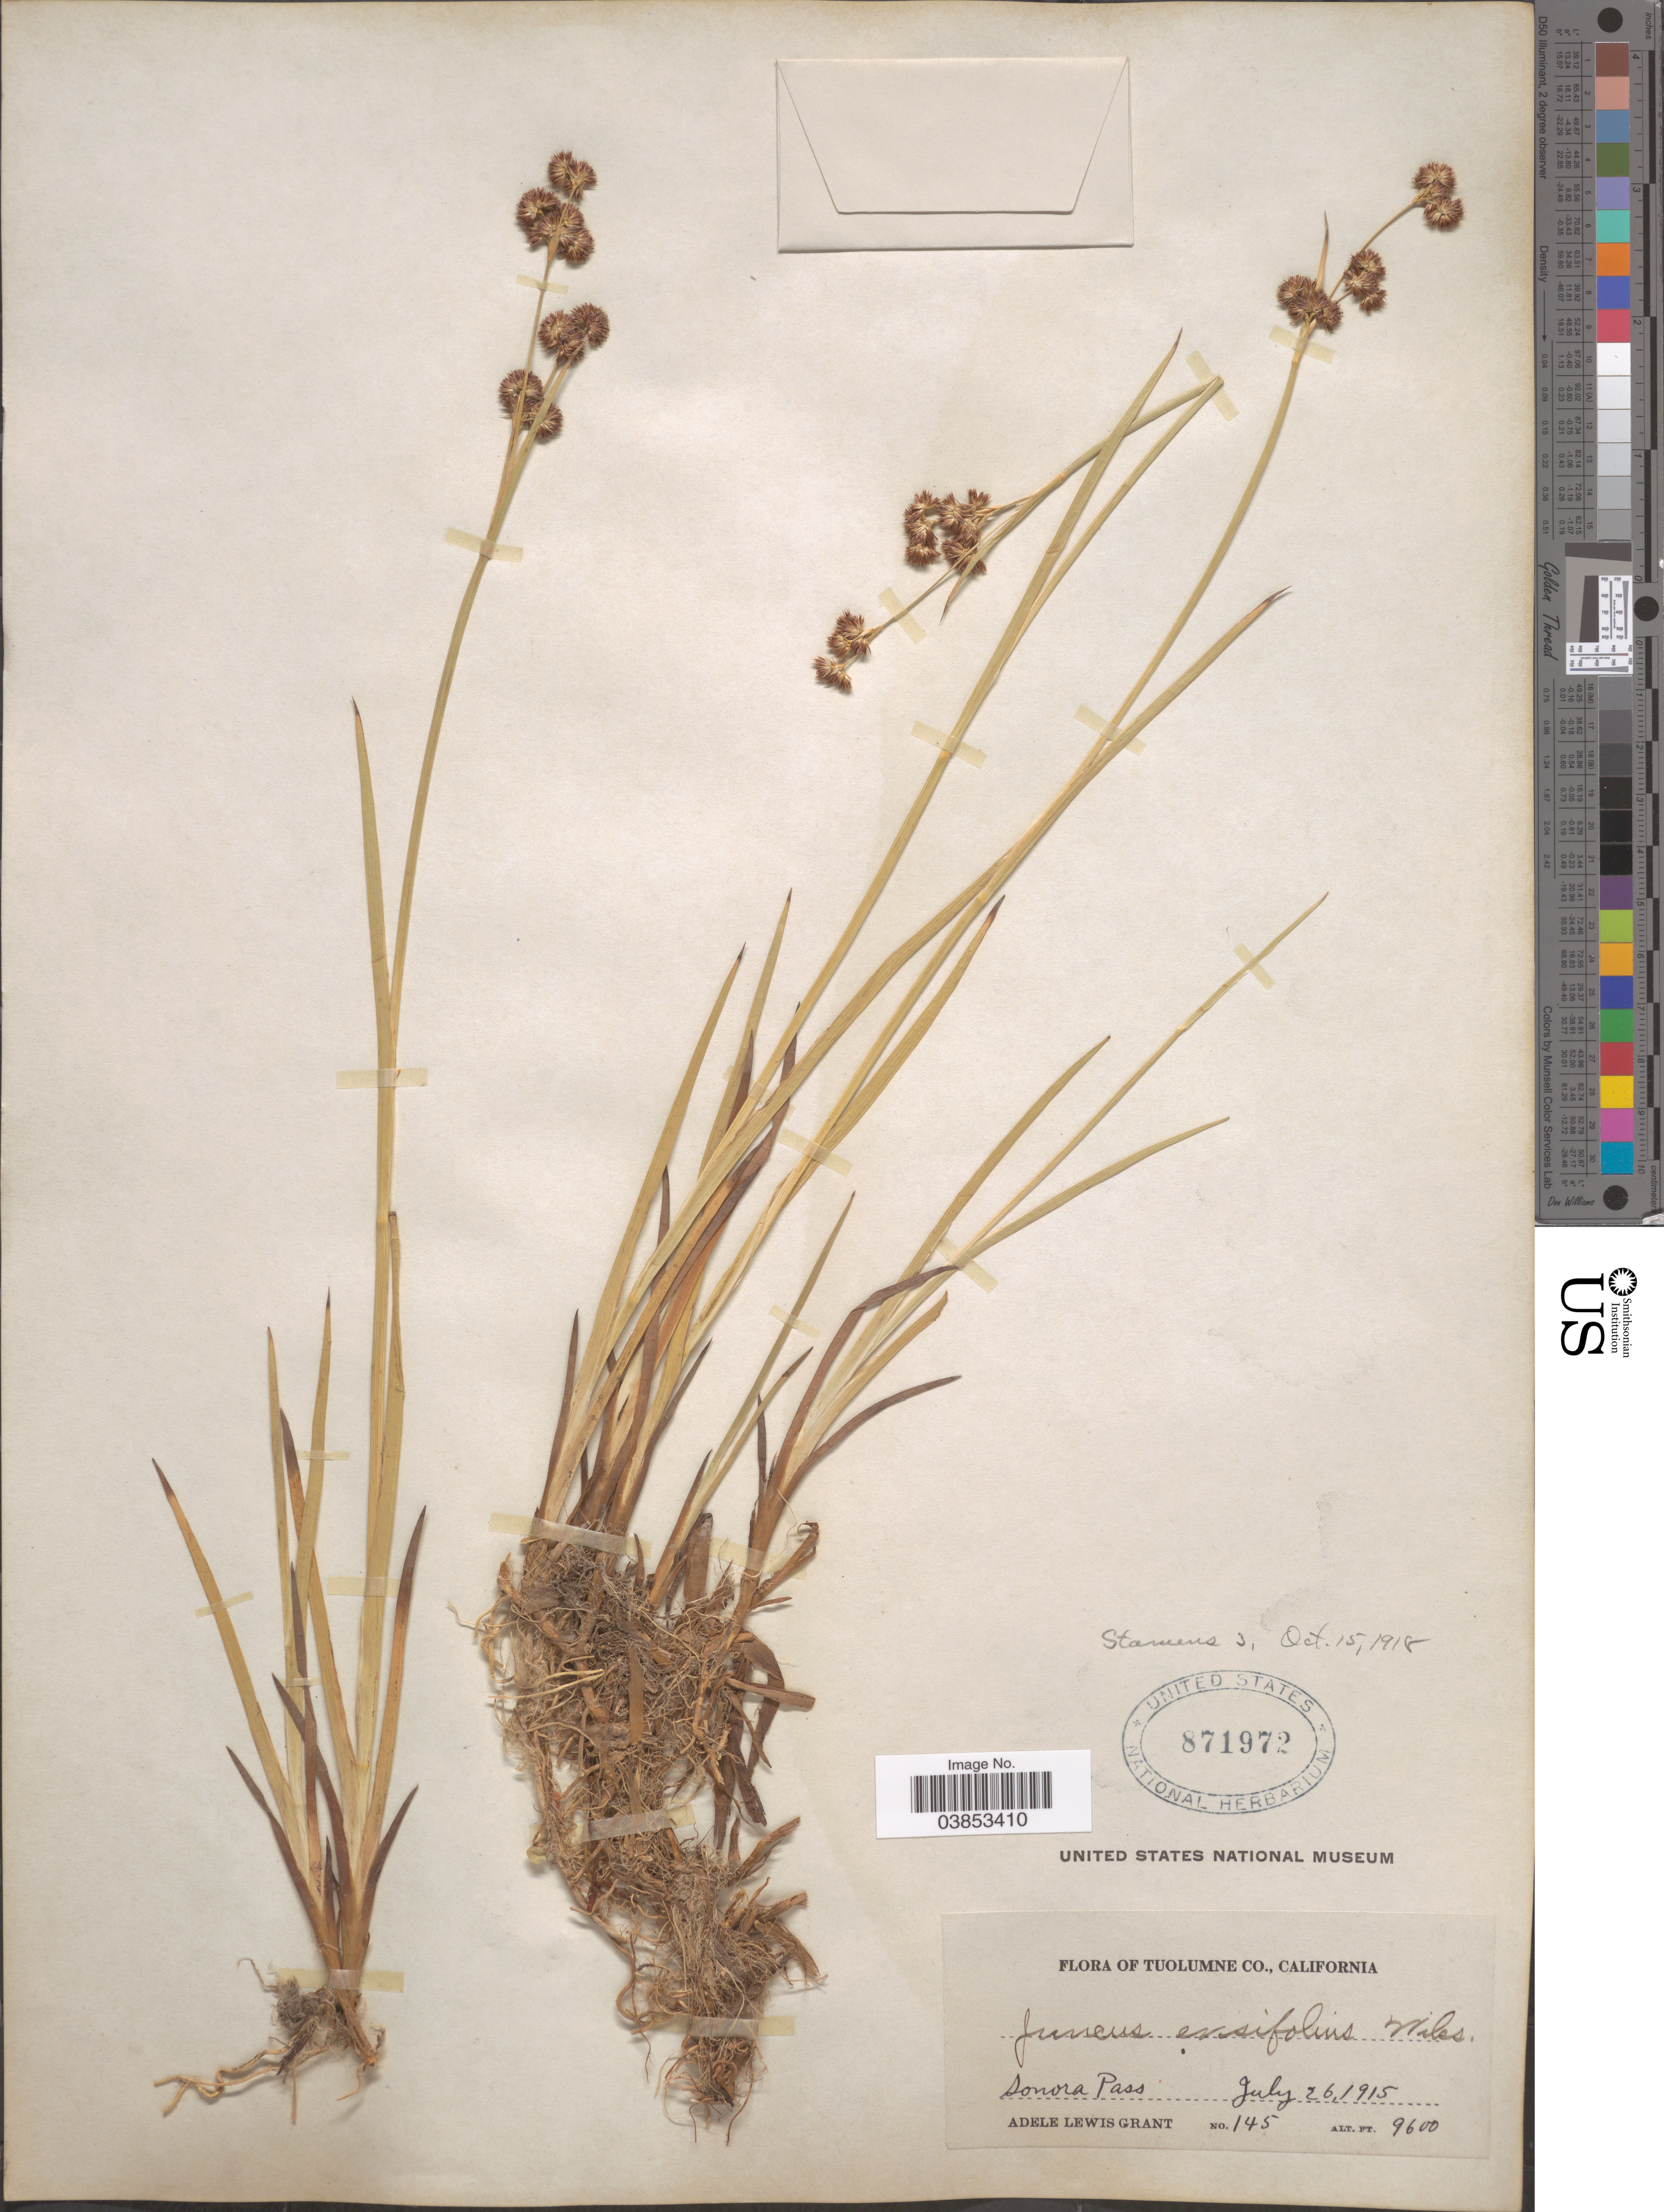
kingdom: Plantae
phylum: Tracheophyta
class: Liliopsida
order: Poales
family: Juncaceae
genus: Juncus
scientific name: Juncus ensifolius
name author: Wikstr.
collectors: A. Grant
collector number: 145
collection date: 1915-07-26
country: United States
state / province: California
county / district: Tuolumne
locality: Tuolumne Co. Sonora Pass.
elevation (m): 2926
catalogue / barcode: US 871972